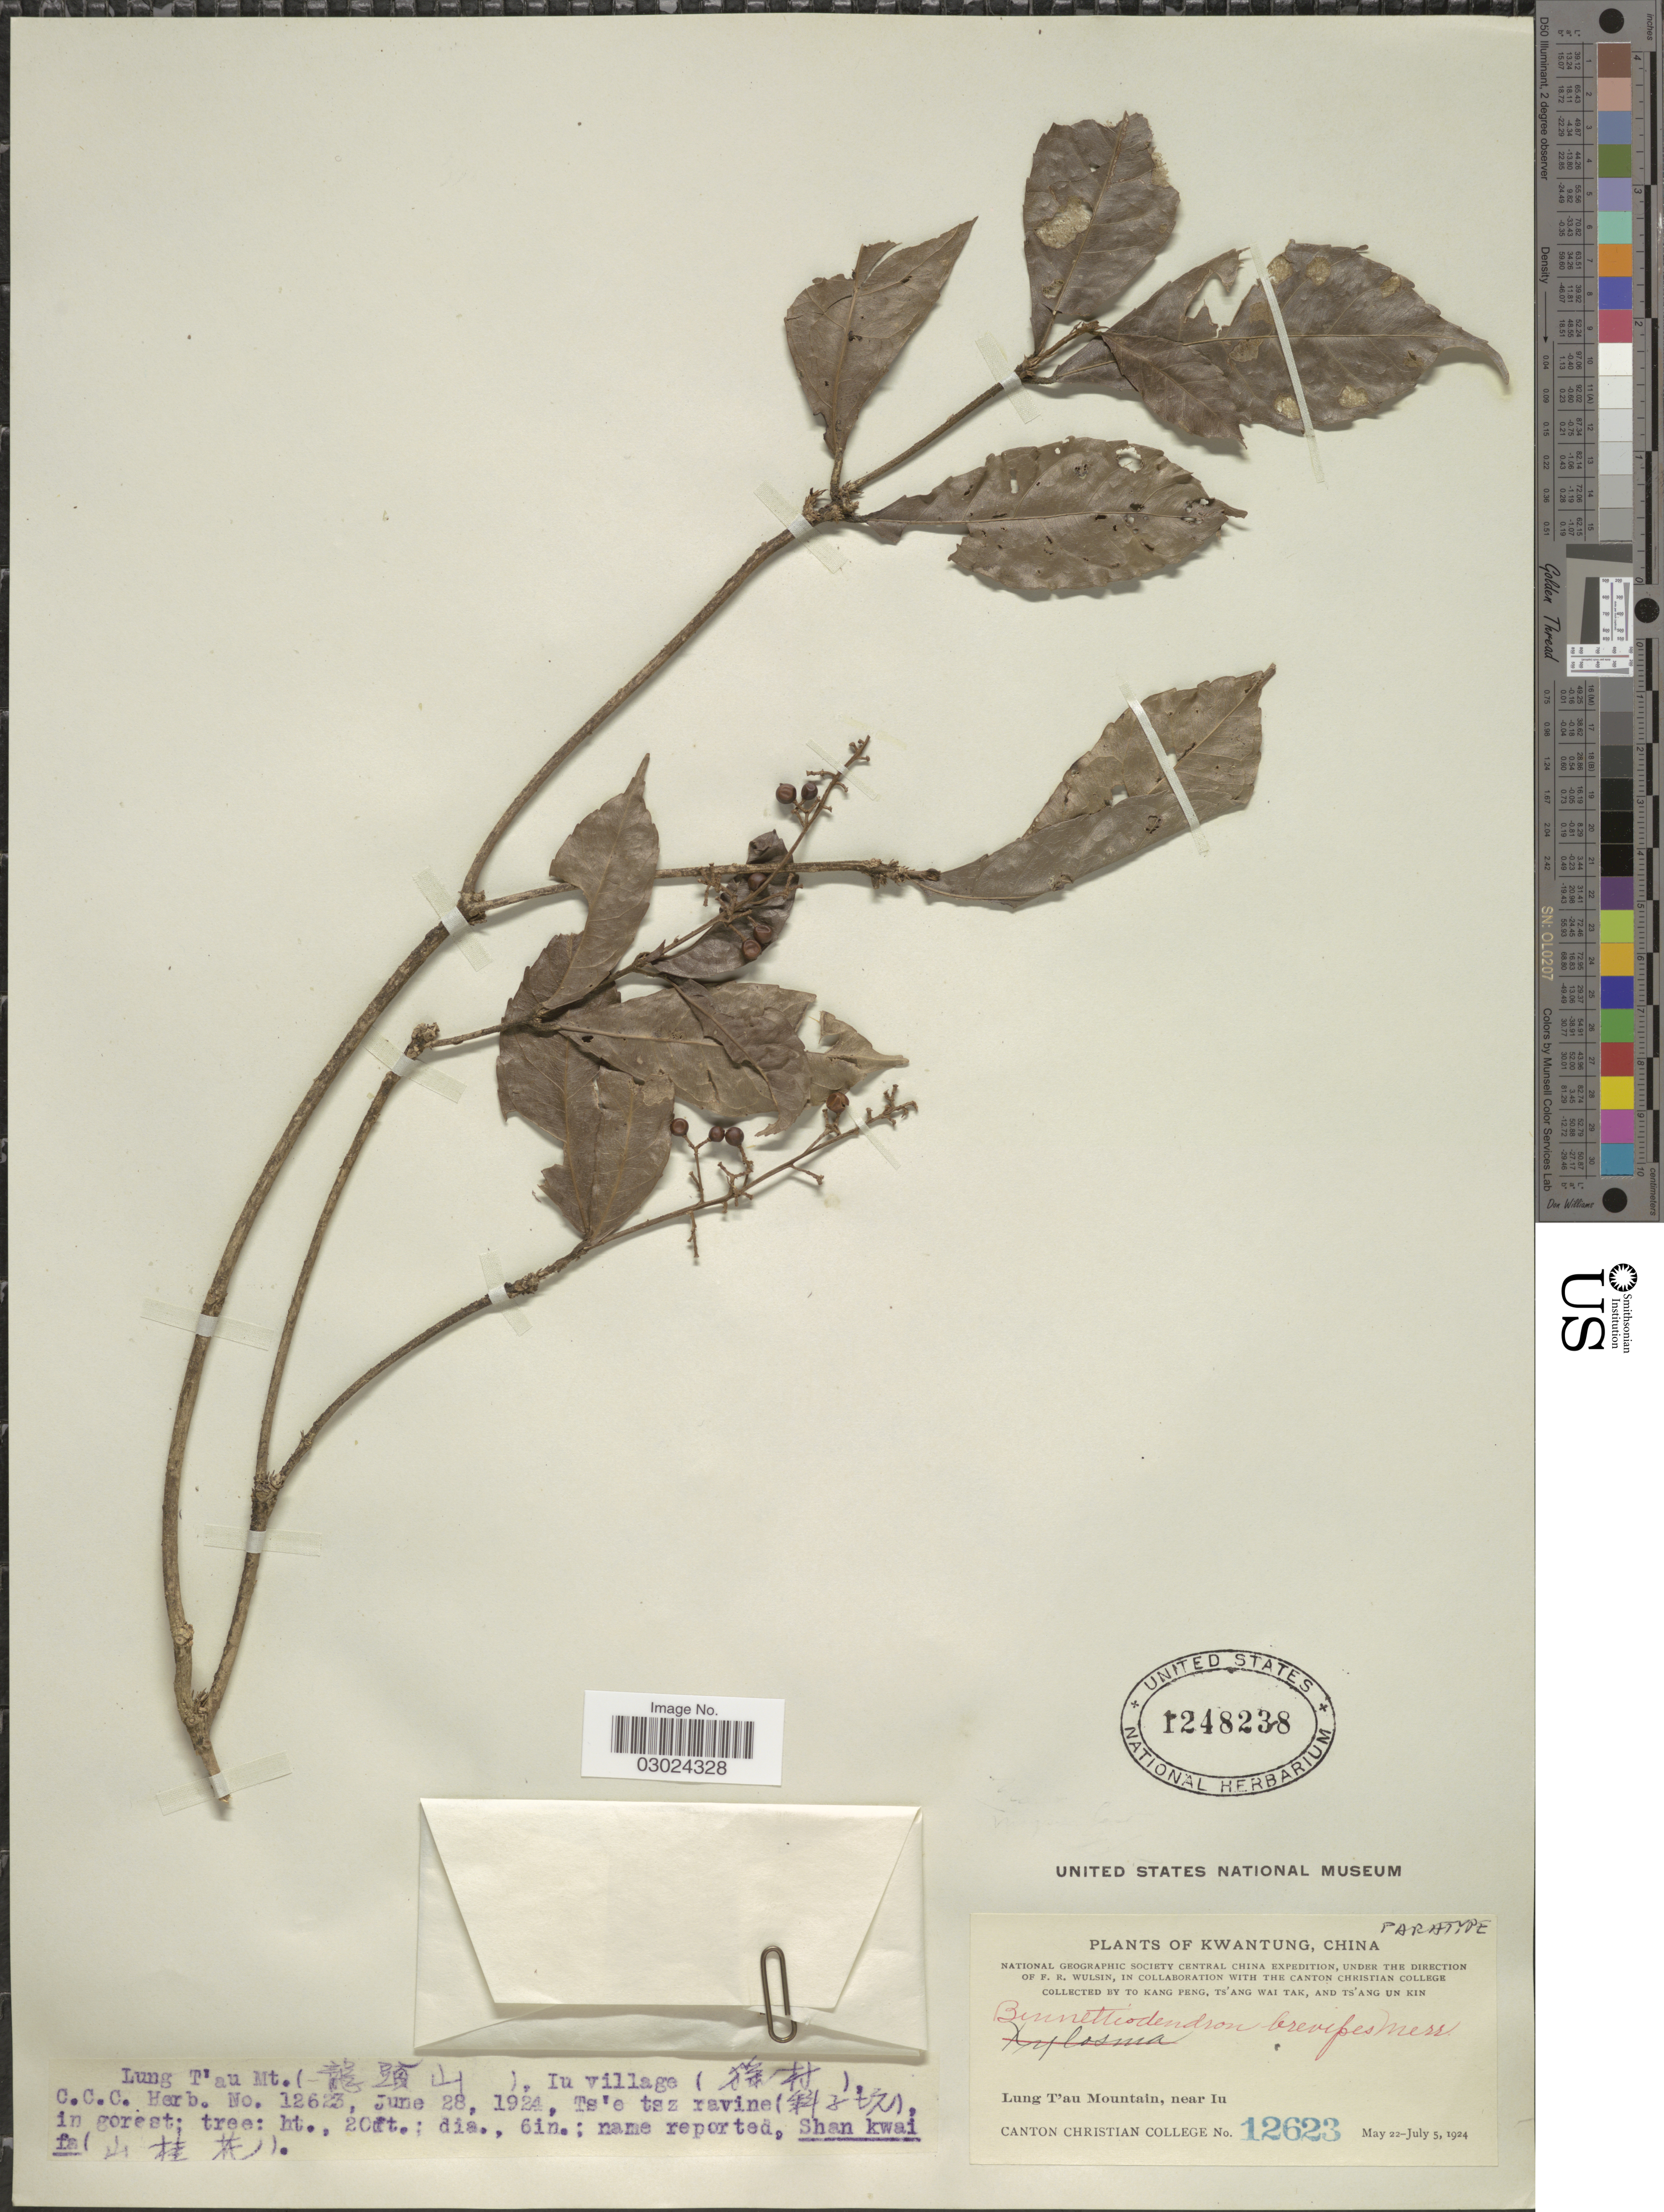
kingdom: Plantae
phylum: Tracheophyta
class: Magnoliopsida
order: Malpighiales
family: Salicaceae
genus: Bennettiodendron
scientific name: Bennettiodendron brevipes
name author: Merr.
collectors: K. Peng, W. T. Tsang & Ts' Ang Un Kin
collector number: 12623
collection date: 1924-06-28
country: China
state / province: Guangdong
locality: Kwangtung. Lung T'au Mountain, near Iu.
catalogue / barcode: US 1248238